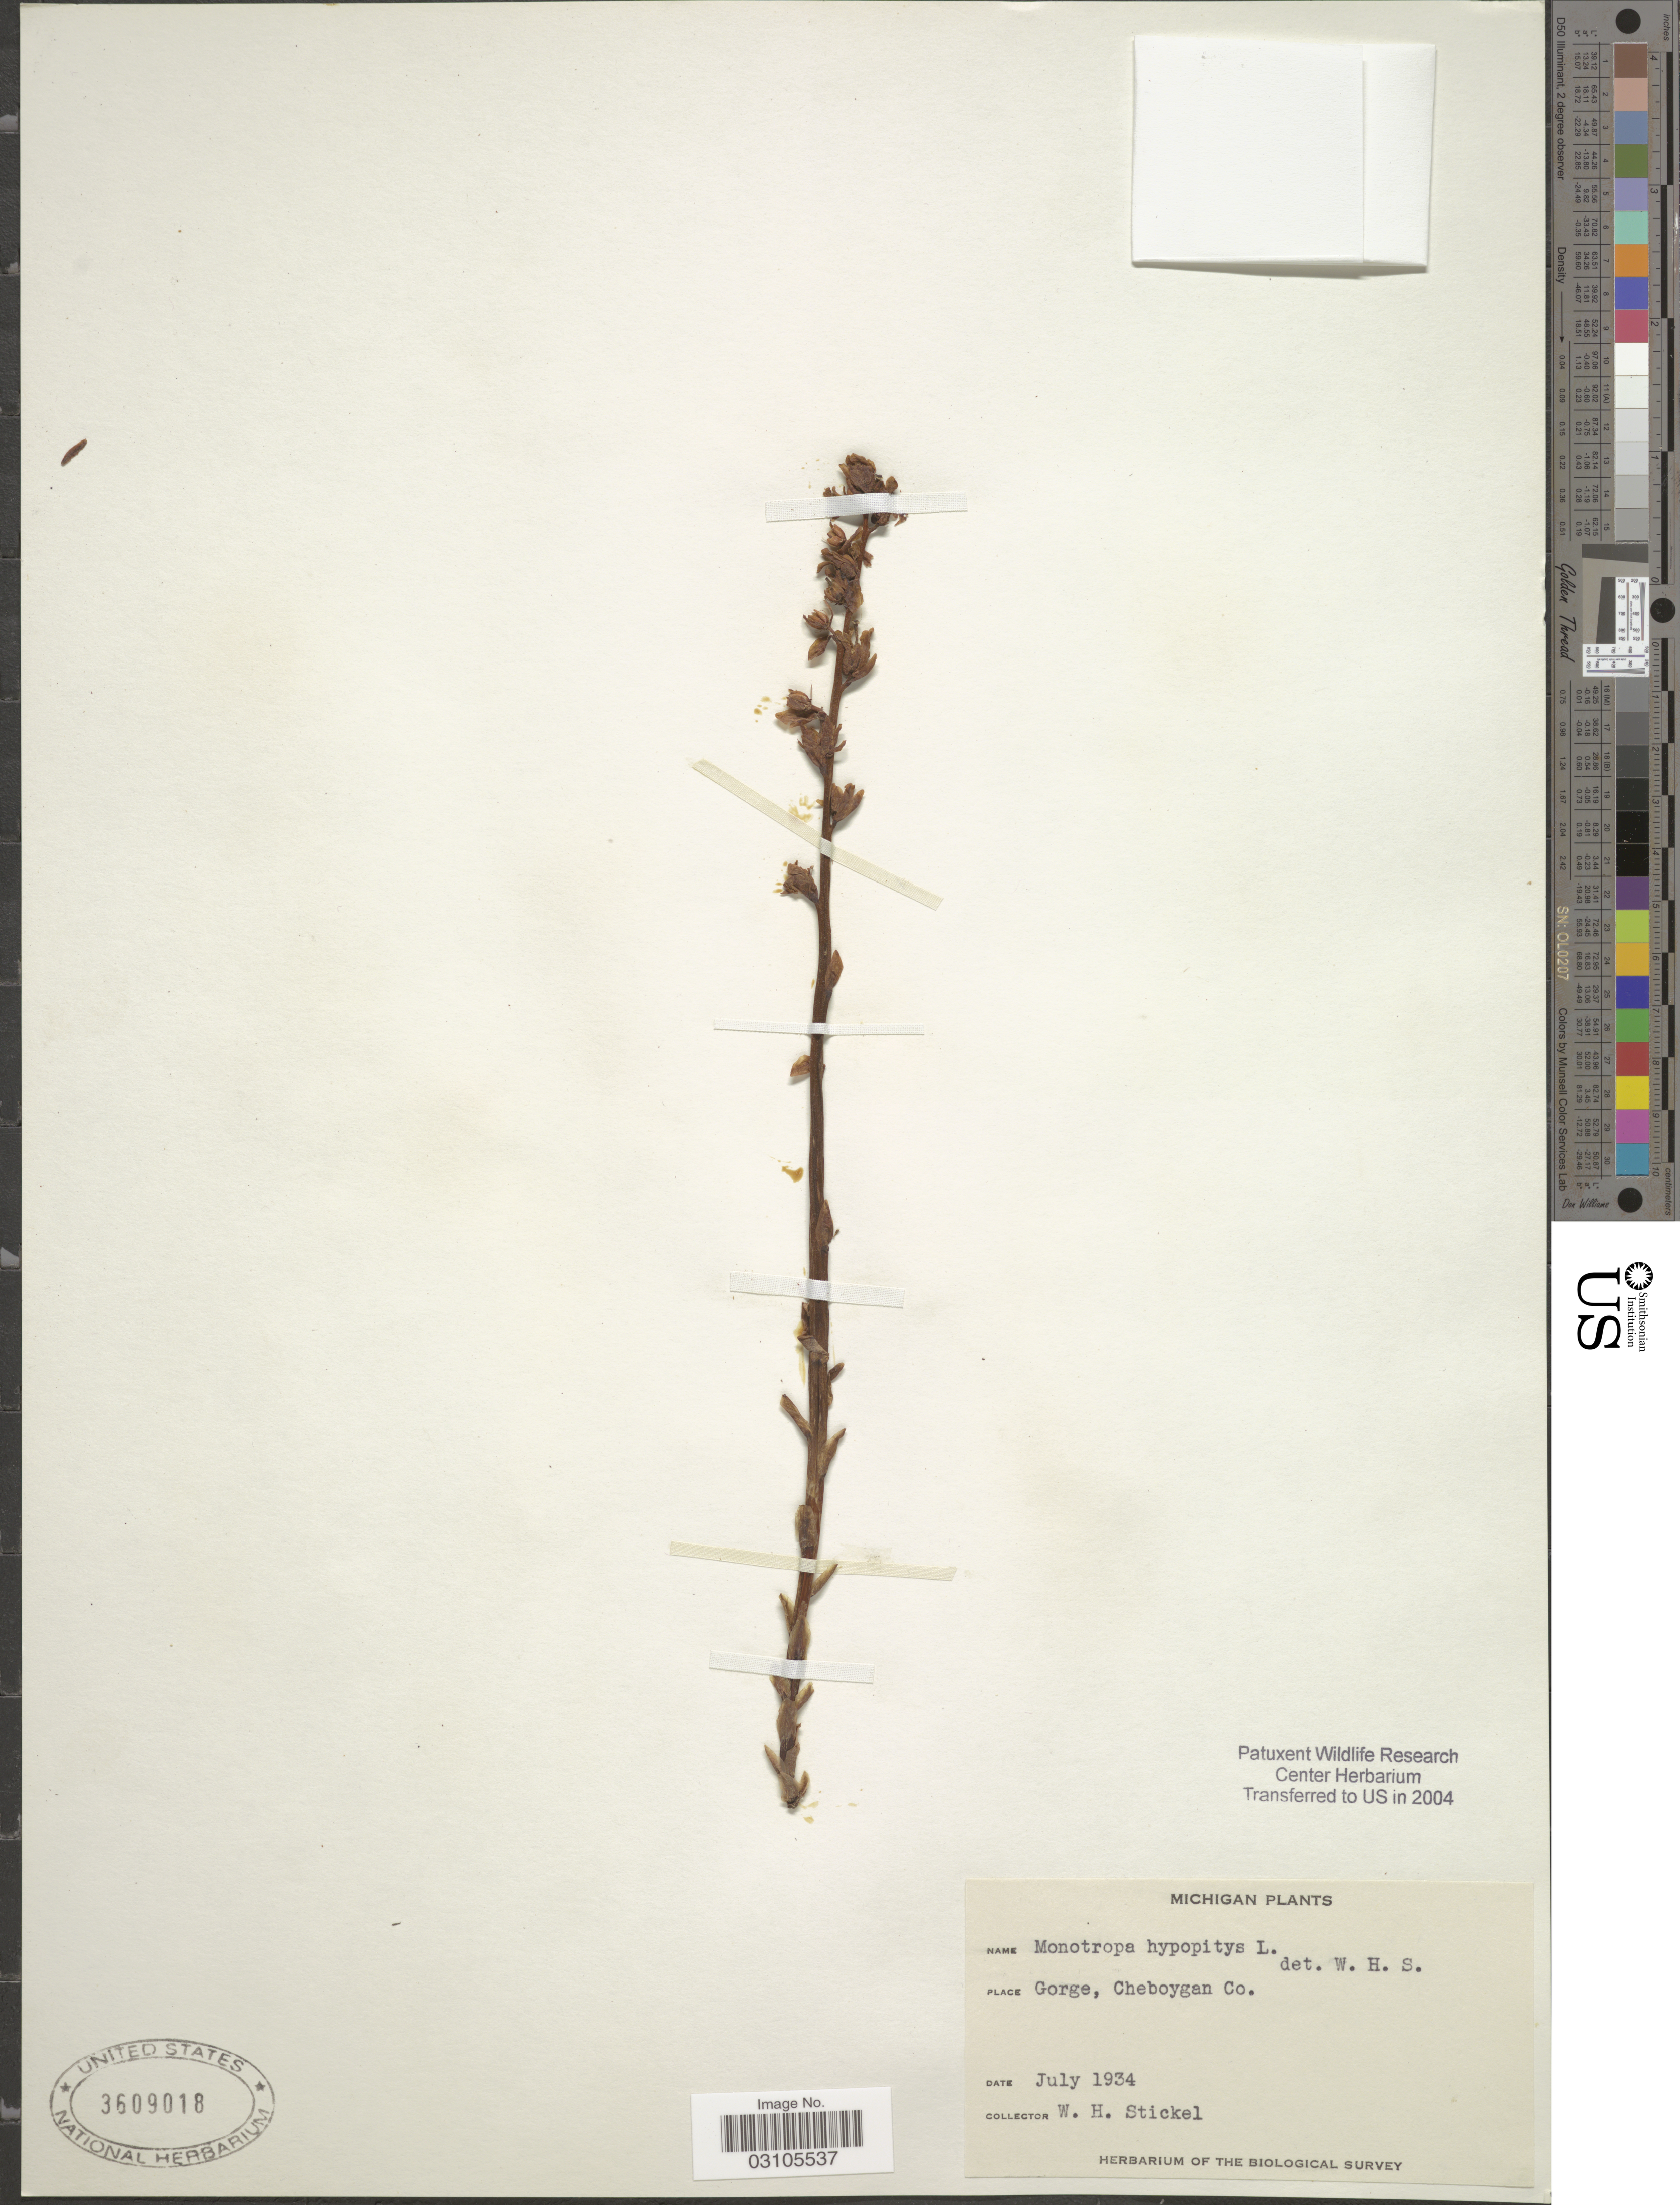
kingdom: Plantae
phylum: Tracheophyta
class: Magnoliopsida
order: Ericales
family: Ericaceae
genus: Monotropa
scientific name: Monotropa hypopitys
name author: L.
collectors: W. Stickel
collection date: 1934-07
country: United States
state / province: Michigan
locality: Gorge, Cheboygan Co.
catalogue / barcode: US 3609018